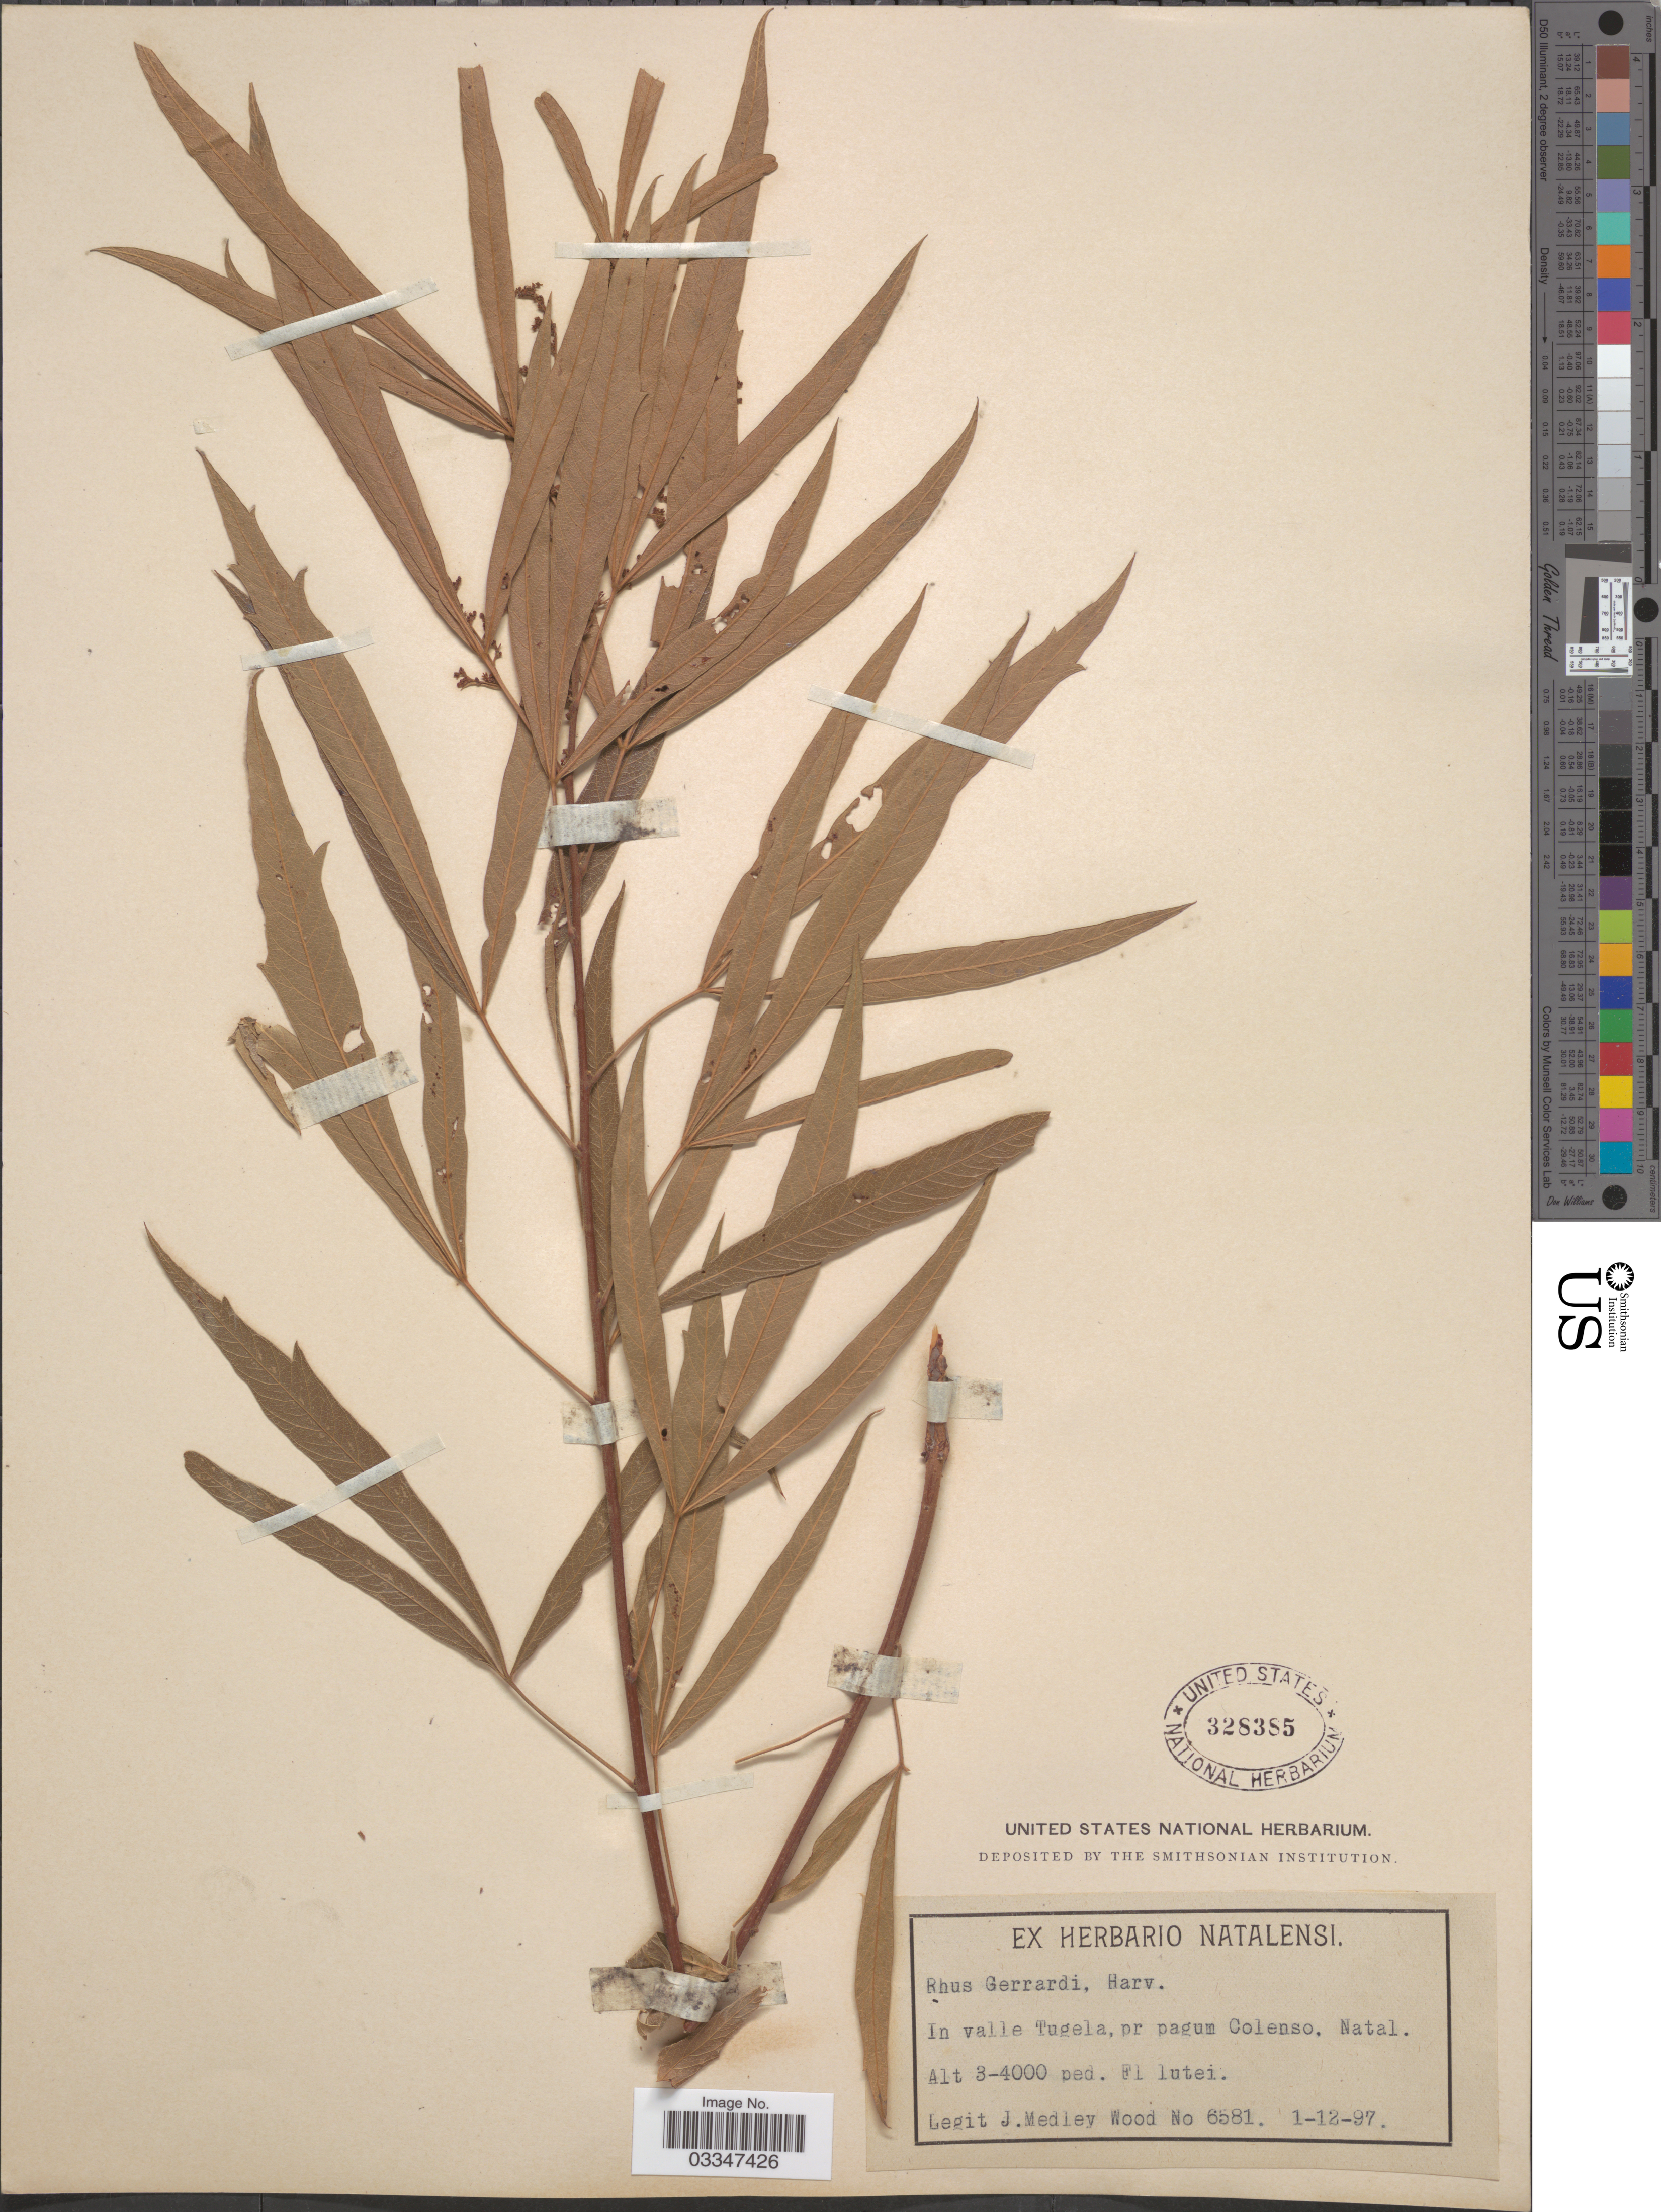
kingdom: Plantae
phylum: Tracheophyta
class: Magnoliopsida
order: Sapindales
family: Anacardiaceae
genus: Rhus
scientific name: Rhus gerrardi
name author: Schönland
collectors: J. Medley Wood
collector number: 6581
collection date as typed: Transcribed d/m/y: 1/12/97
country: South Africa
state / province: KwaZulu-Natal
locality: In valle Tugela, pr pagum Colenso. Natal.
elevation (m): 914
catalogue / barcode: US 328385